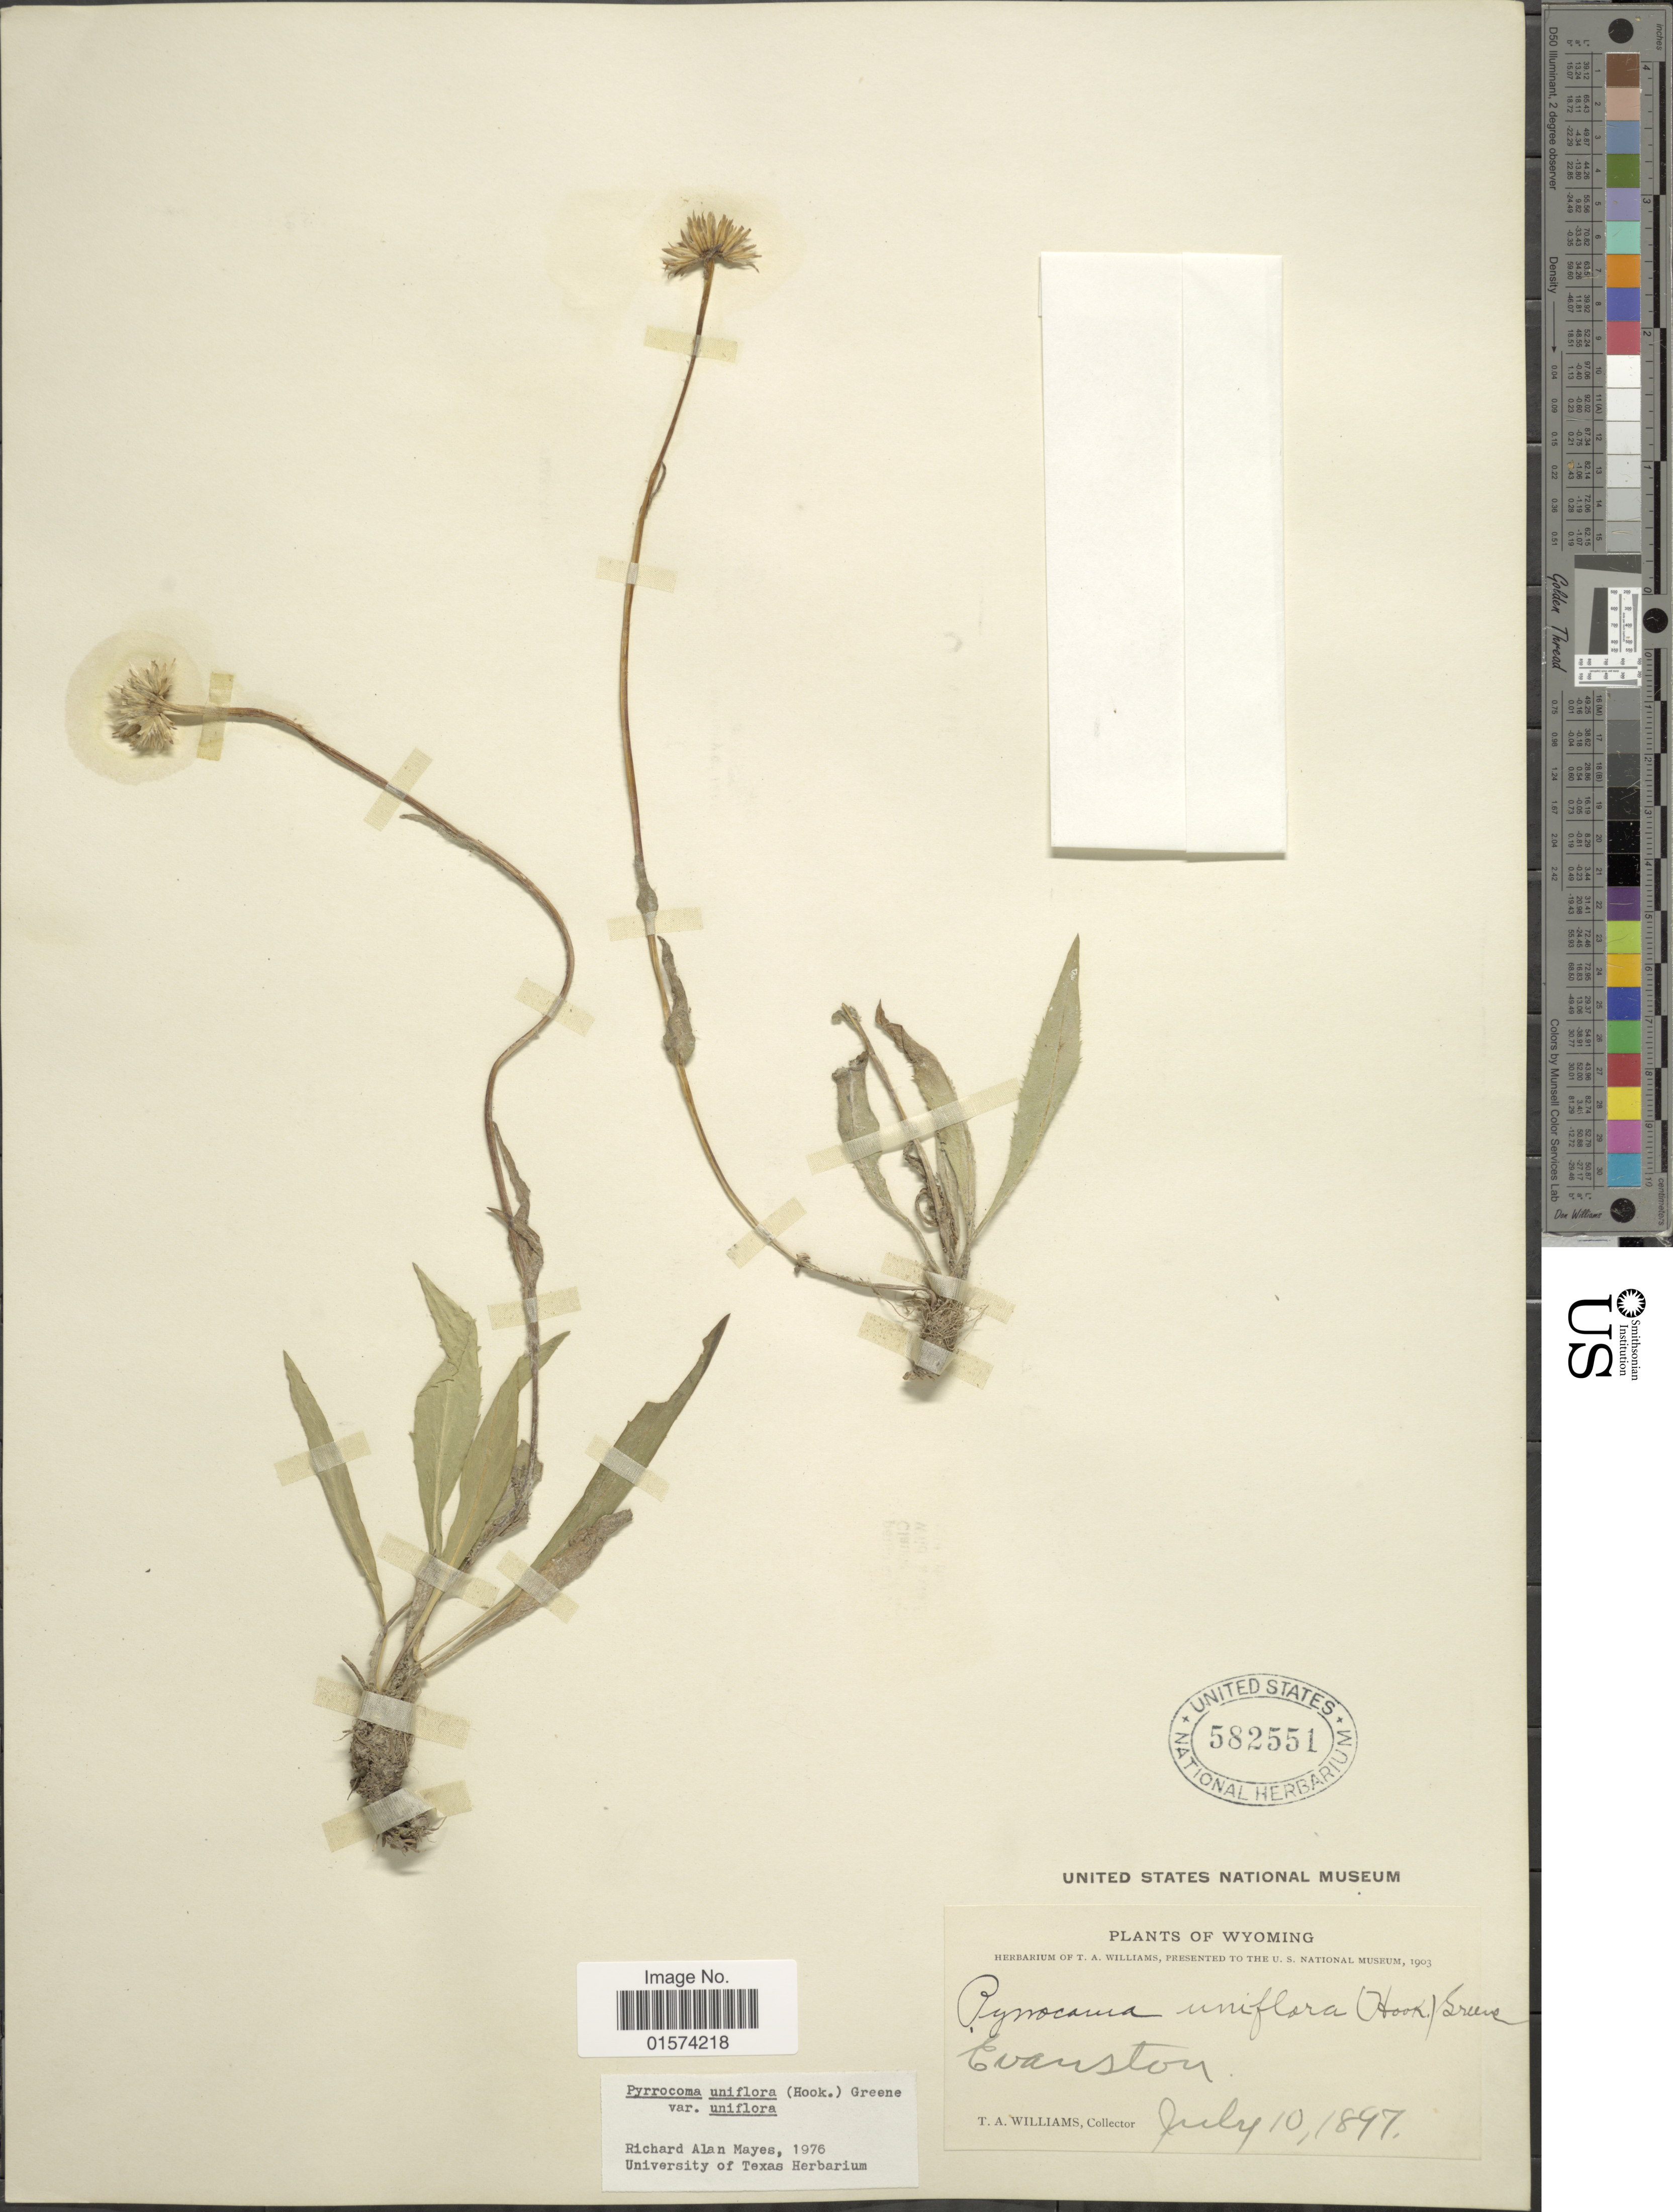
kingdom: Plantae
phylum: Tracheophyta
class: Magnoliopsida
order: Asterales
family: Asteraceae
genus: Pyrrocoma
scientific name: Pyrrocoma uniflora var. uniflora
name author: (Hook.) Greene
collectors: T. A. Williams (herbarium)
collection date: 1897-07-10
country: United States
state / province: Wyoming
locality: Evanston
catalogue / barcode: US 582551